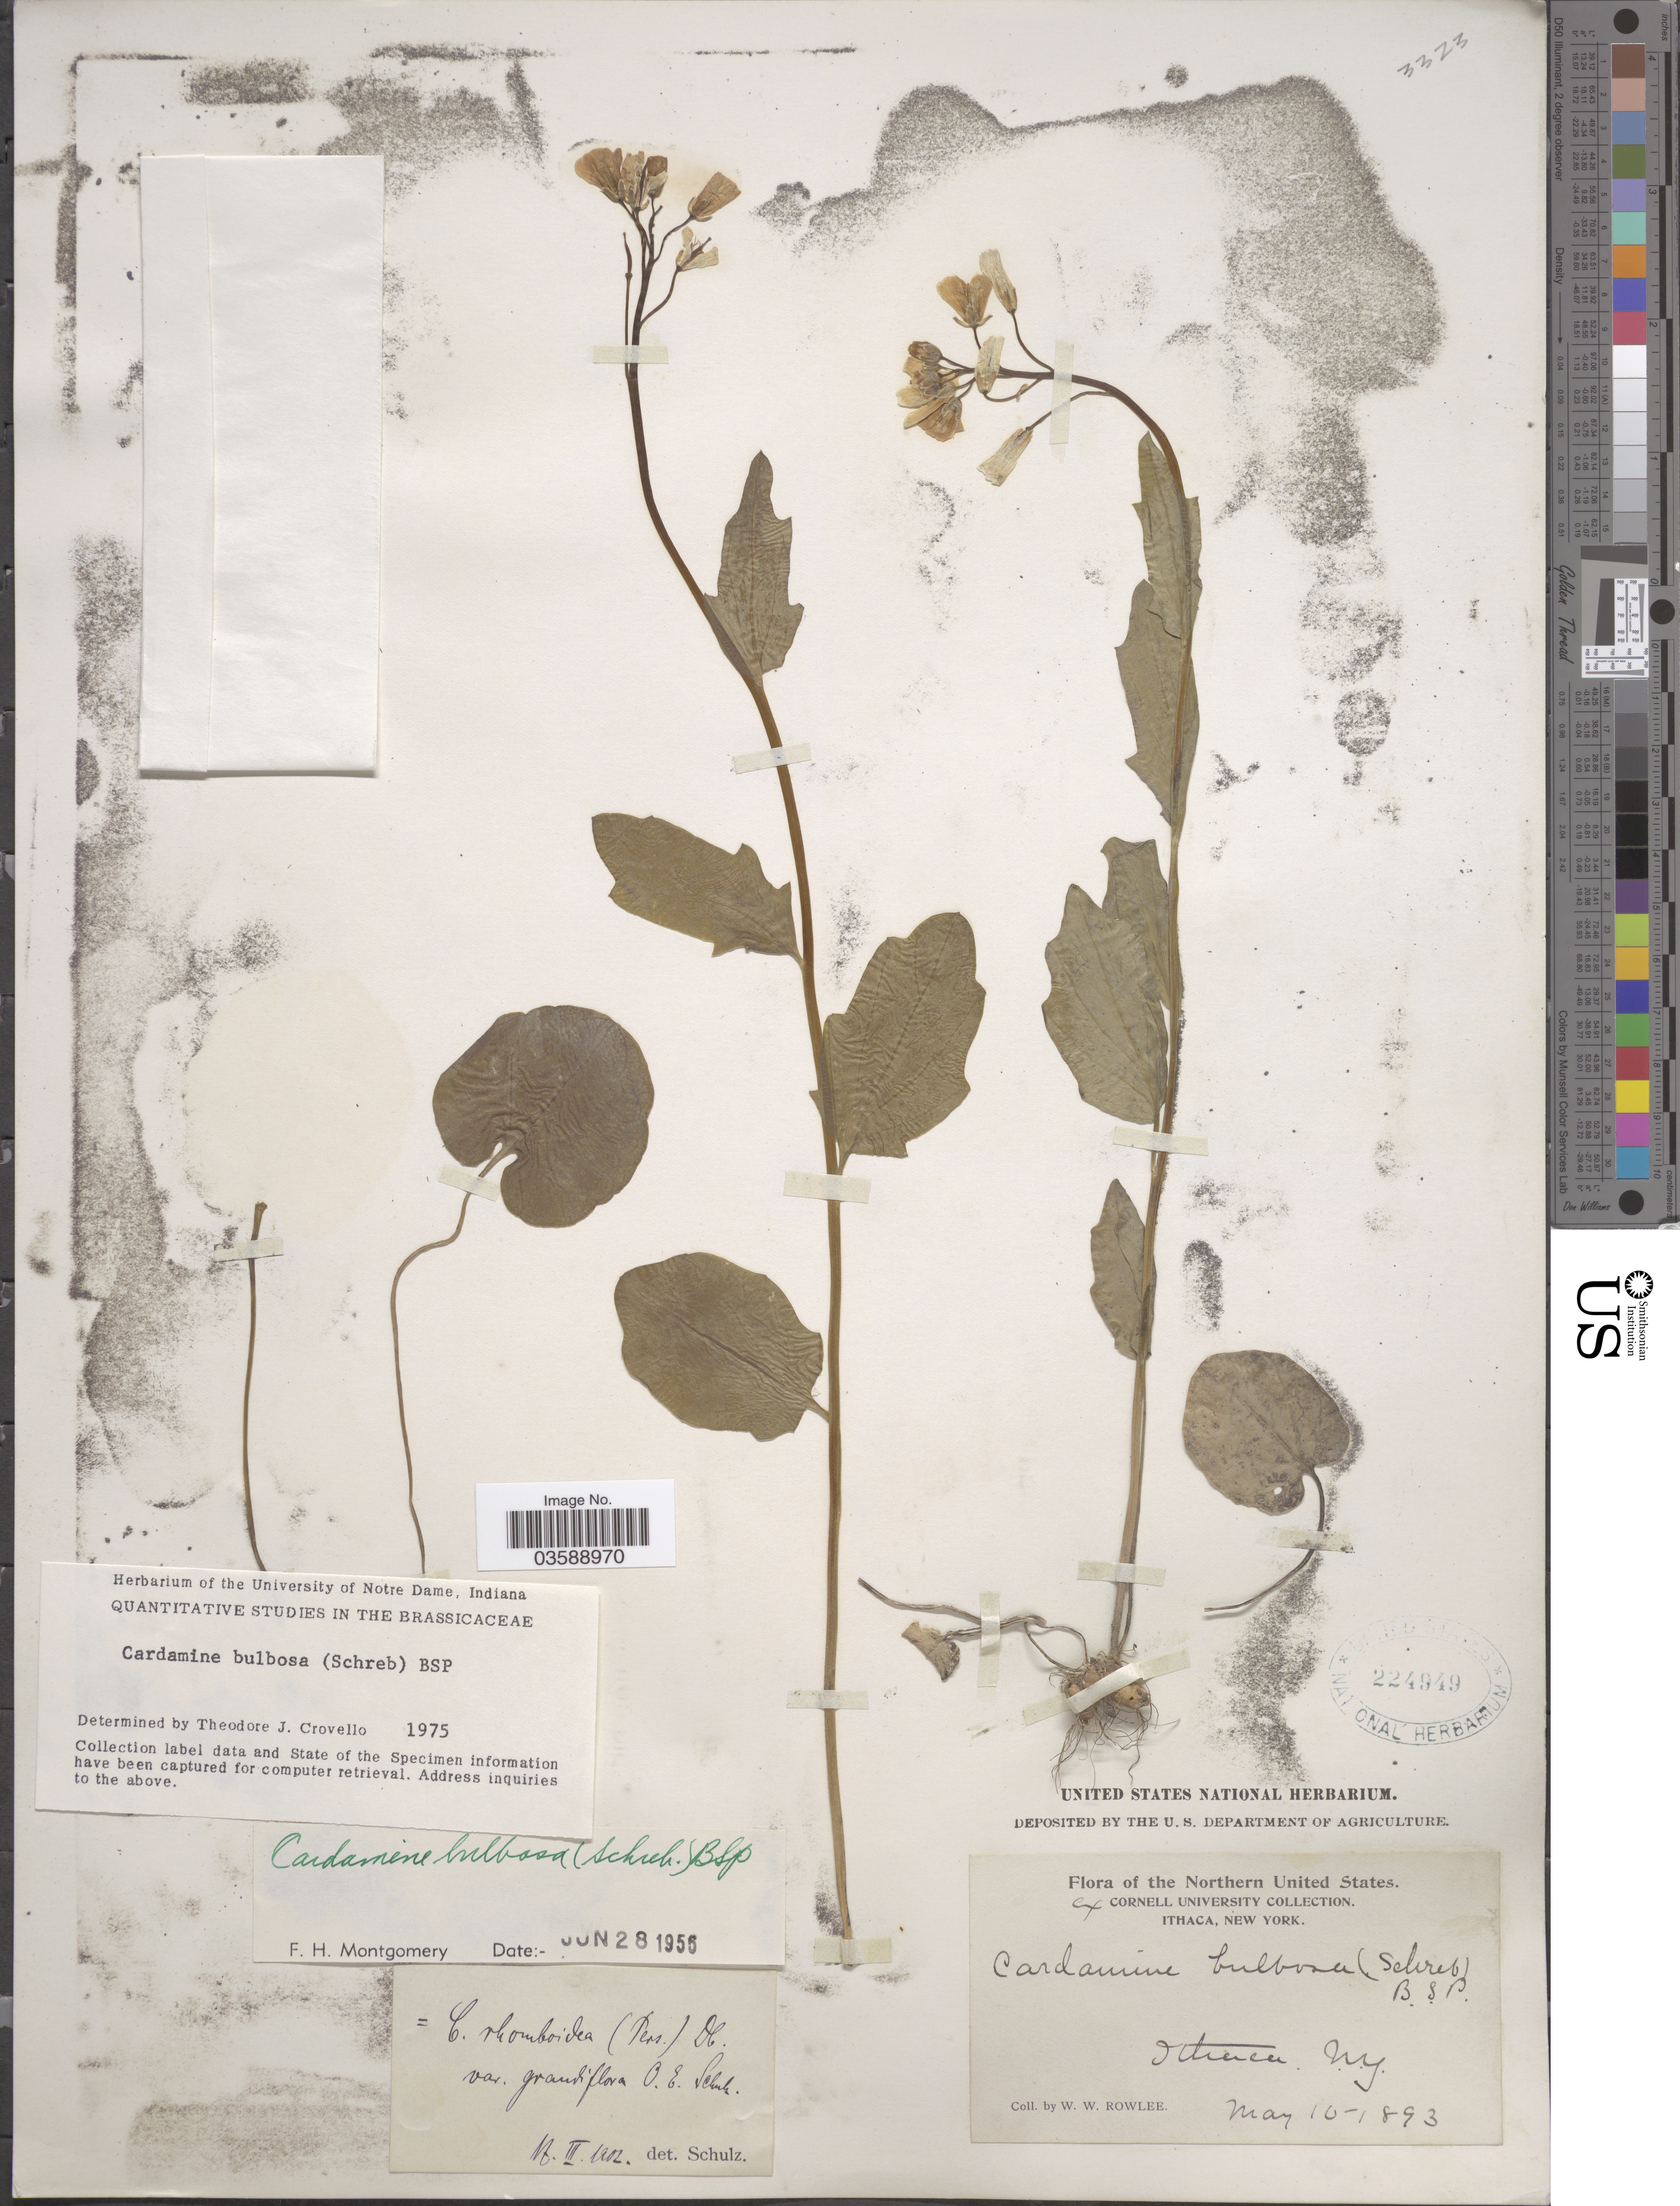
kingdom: Plantae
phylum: Tracheophyta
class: Magnoliopsida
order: Brassicales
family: Brassicaceae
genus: Cardamine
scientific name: Cardamine bulbosa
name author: (Schreb. ex Muhl.) Britton et al.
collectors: W. W. Rowlee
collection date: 1893-05-10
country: United States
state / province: New York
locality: Northern United States. Ithaca.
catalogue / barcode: US 224949